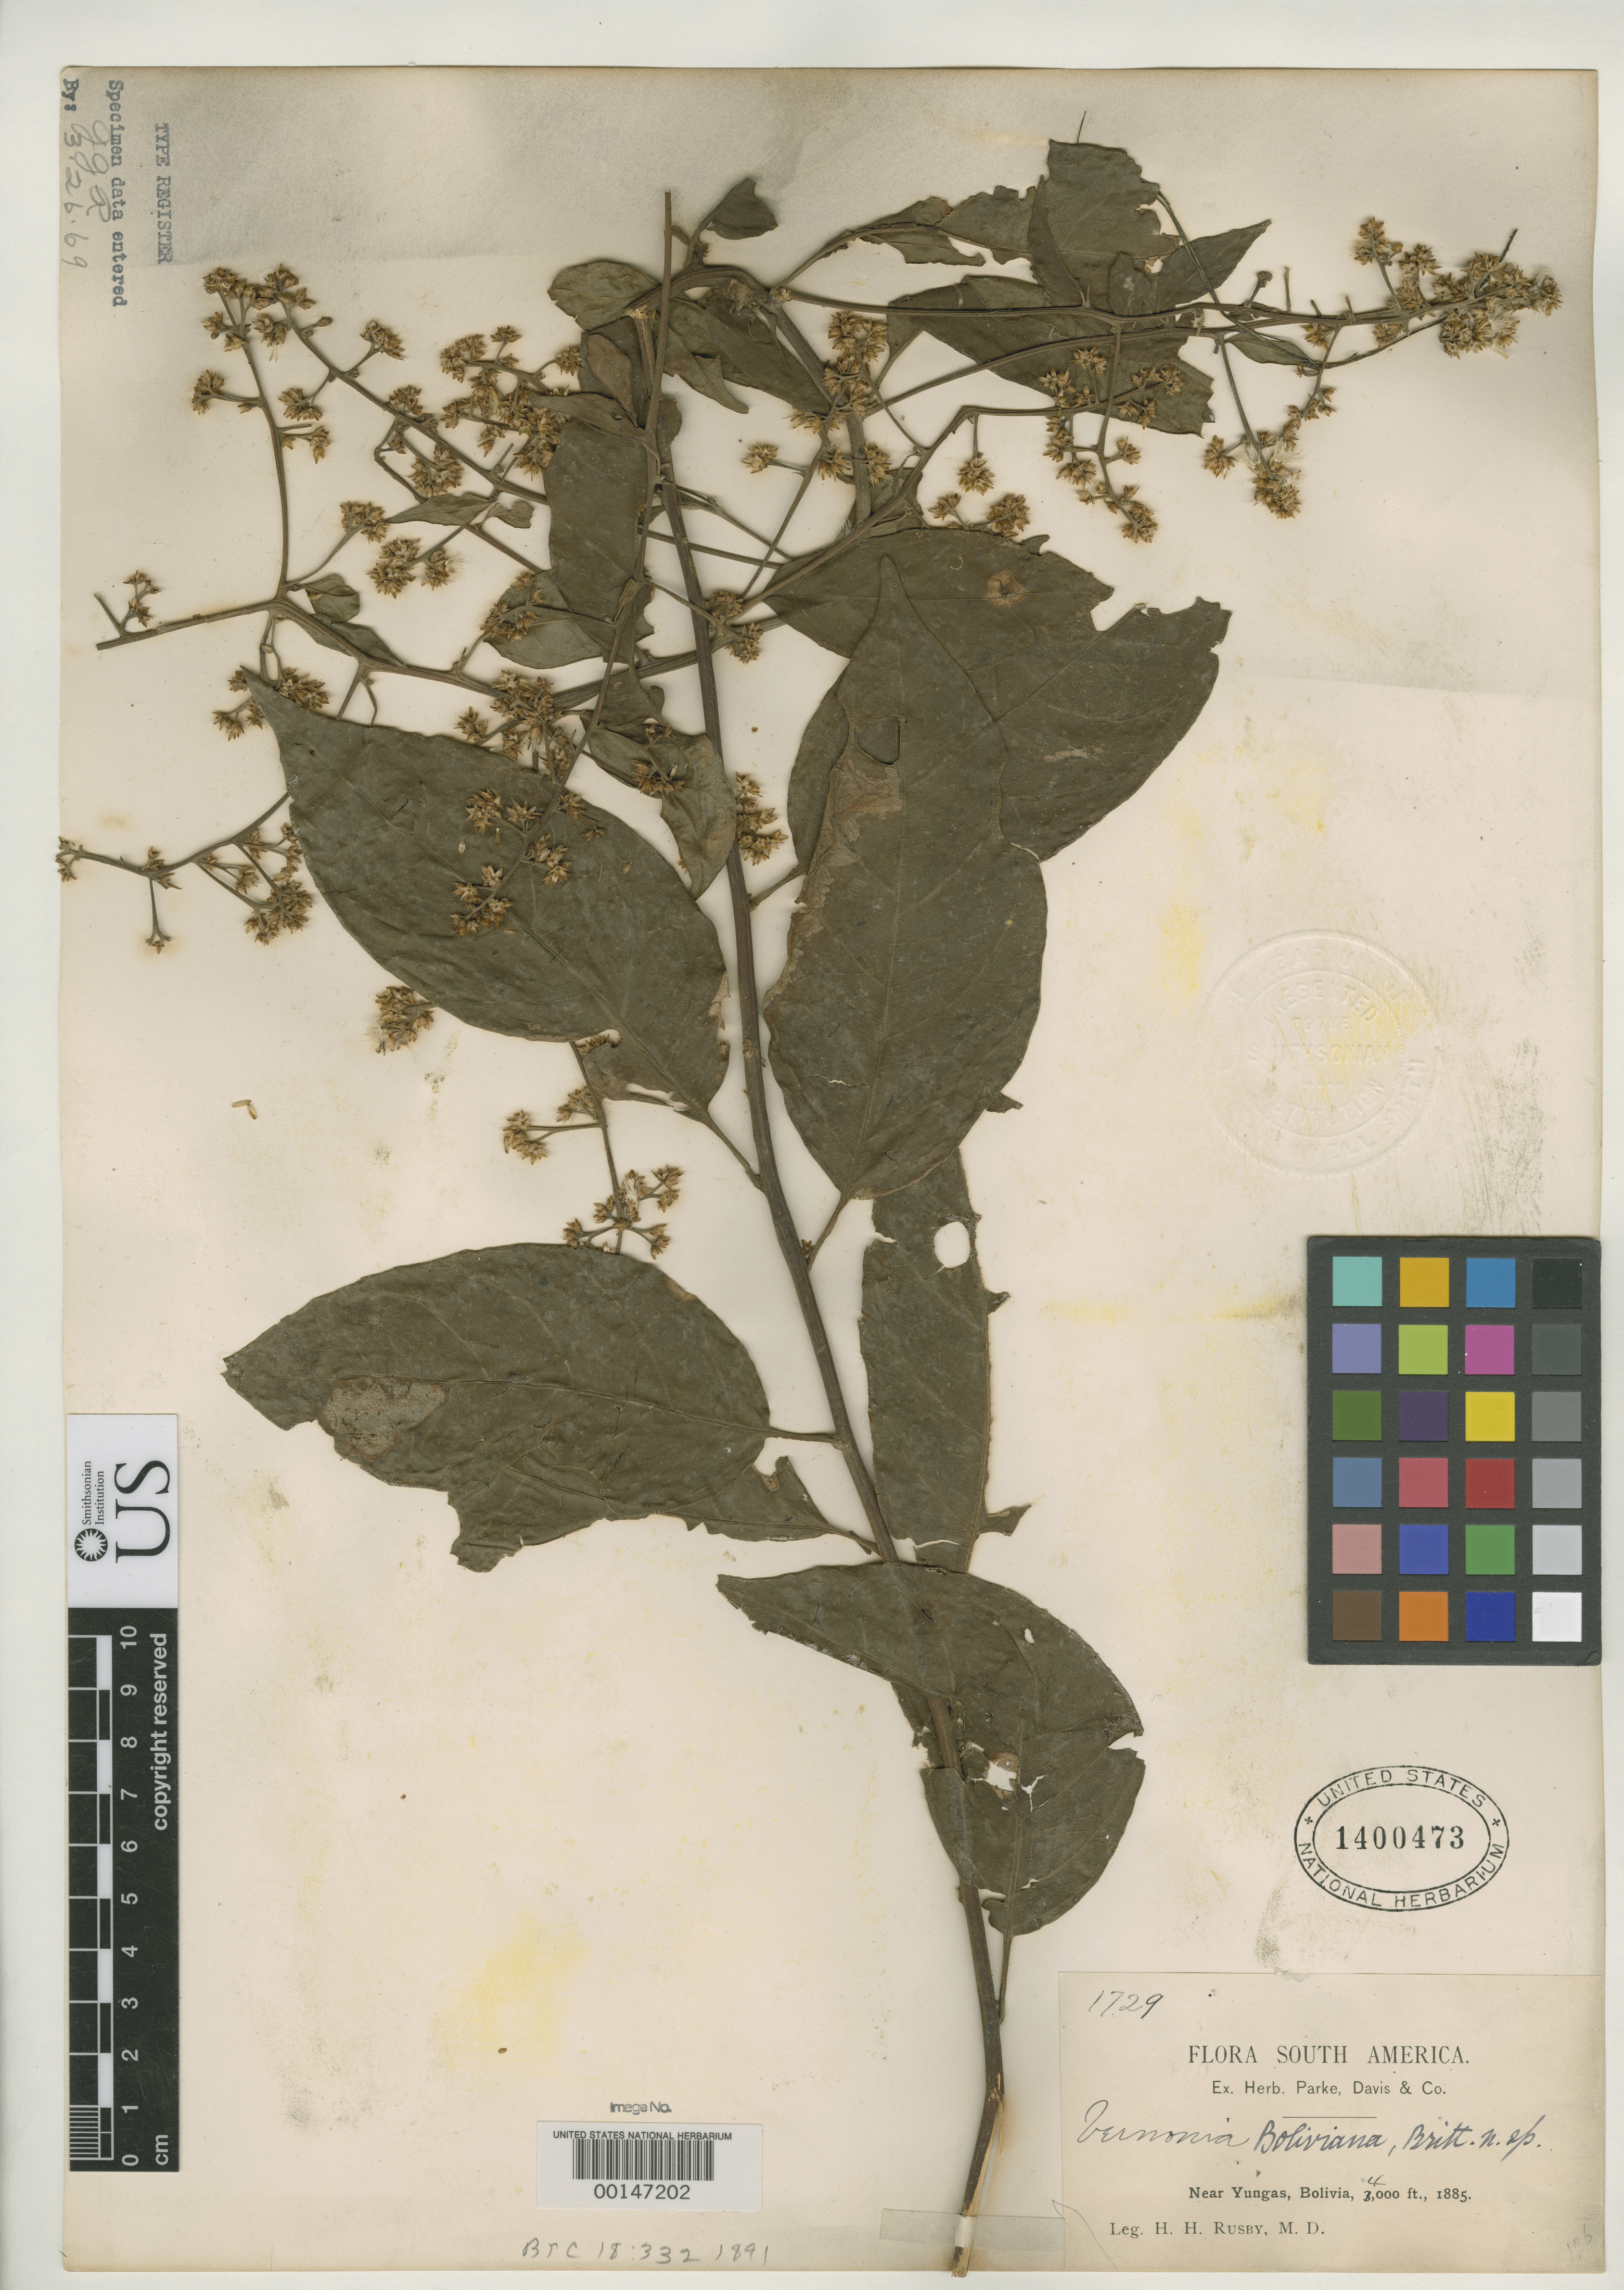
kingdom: Plantae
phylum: Tracheophyta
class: Magnoliopsida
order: Asterales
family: Asteraceae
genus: Vernonia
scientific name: Vernonia boliviana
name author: Britton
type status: Isotype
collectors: H. H. Rusby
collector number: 1729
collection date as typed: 1885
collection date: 1885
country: Bolivia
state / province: La Paz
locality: Yungas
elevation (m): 1219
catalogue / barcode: US 1400473